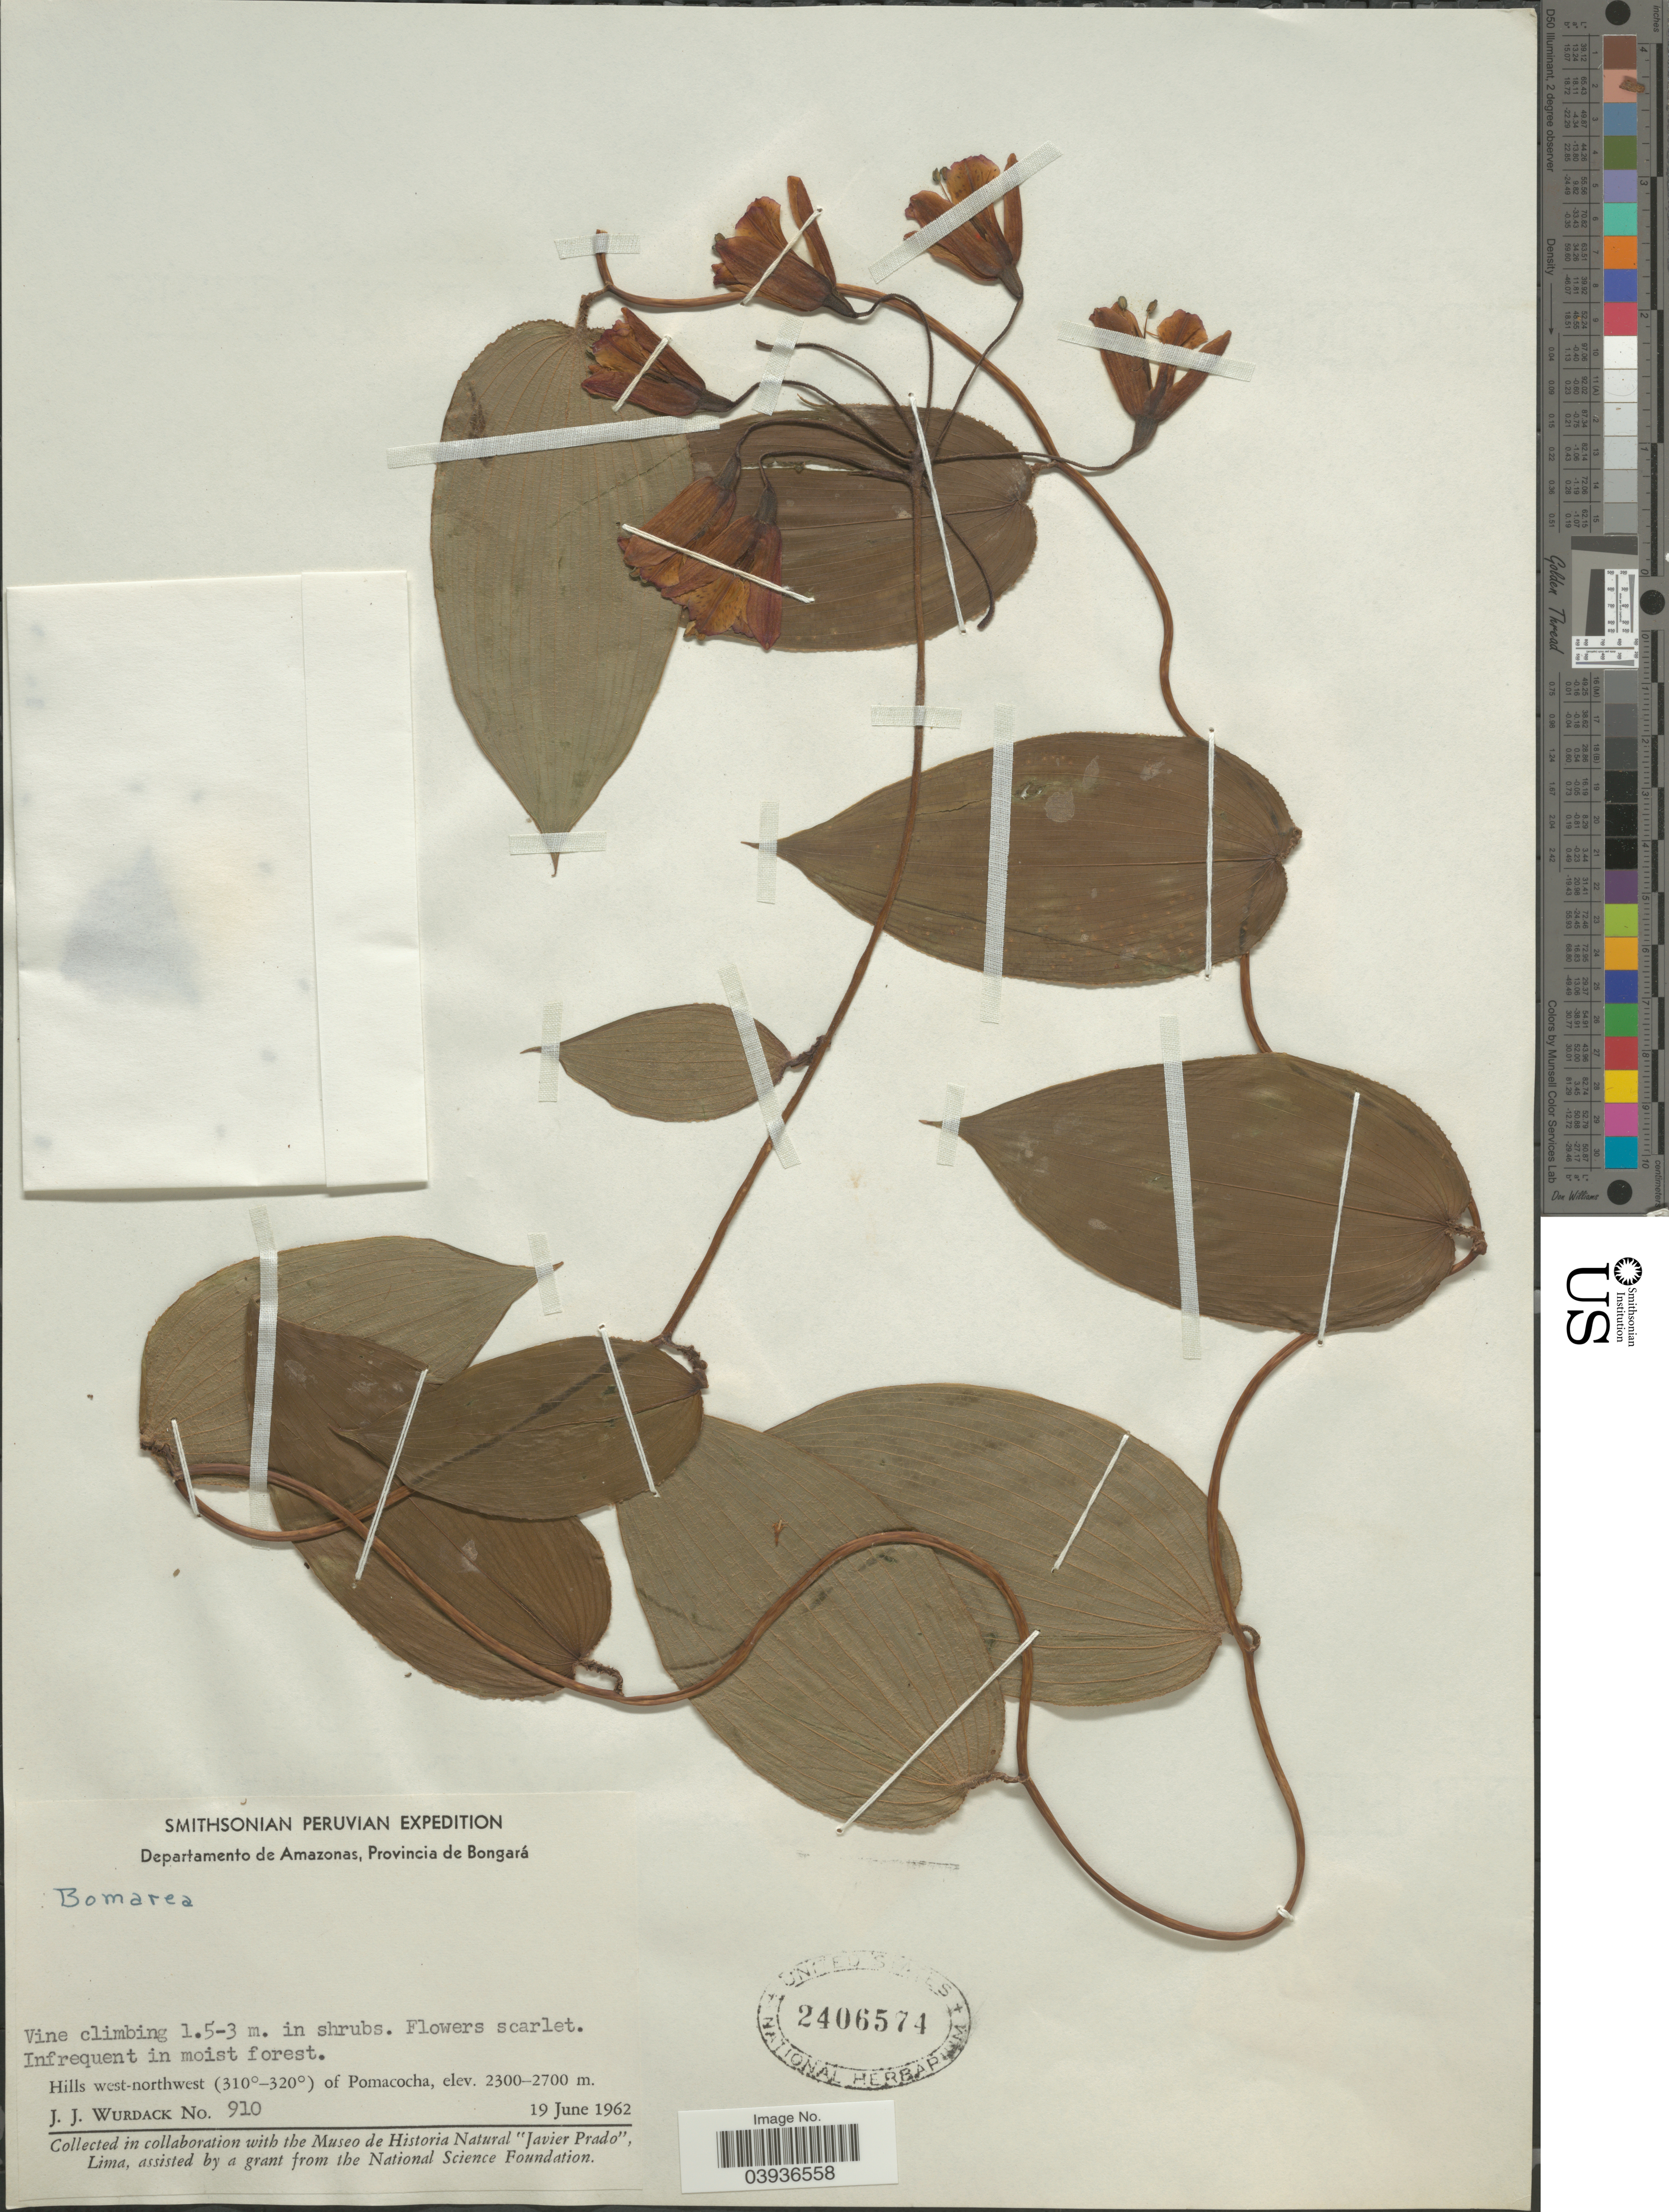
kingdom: Plantae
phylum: Tracheophyta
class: Liliopsida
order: Liliales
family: Alstroemeriaceae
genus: Bomarea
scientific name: Bomarea sp.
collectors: J. J. Wurdack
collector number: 910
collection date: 1962-06-19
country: Peru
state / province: Amazonas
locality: Departamento de Amazonas, Provincia de Bongará. Hills west-northwest of Pomacocha.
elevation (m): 2300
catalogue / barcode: US 2406574